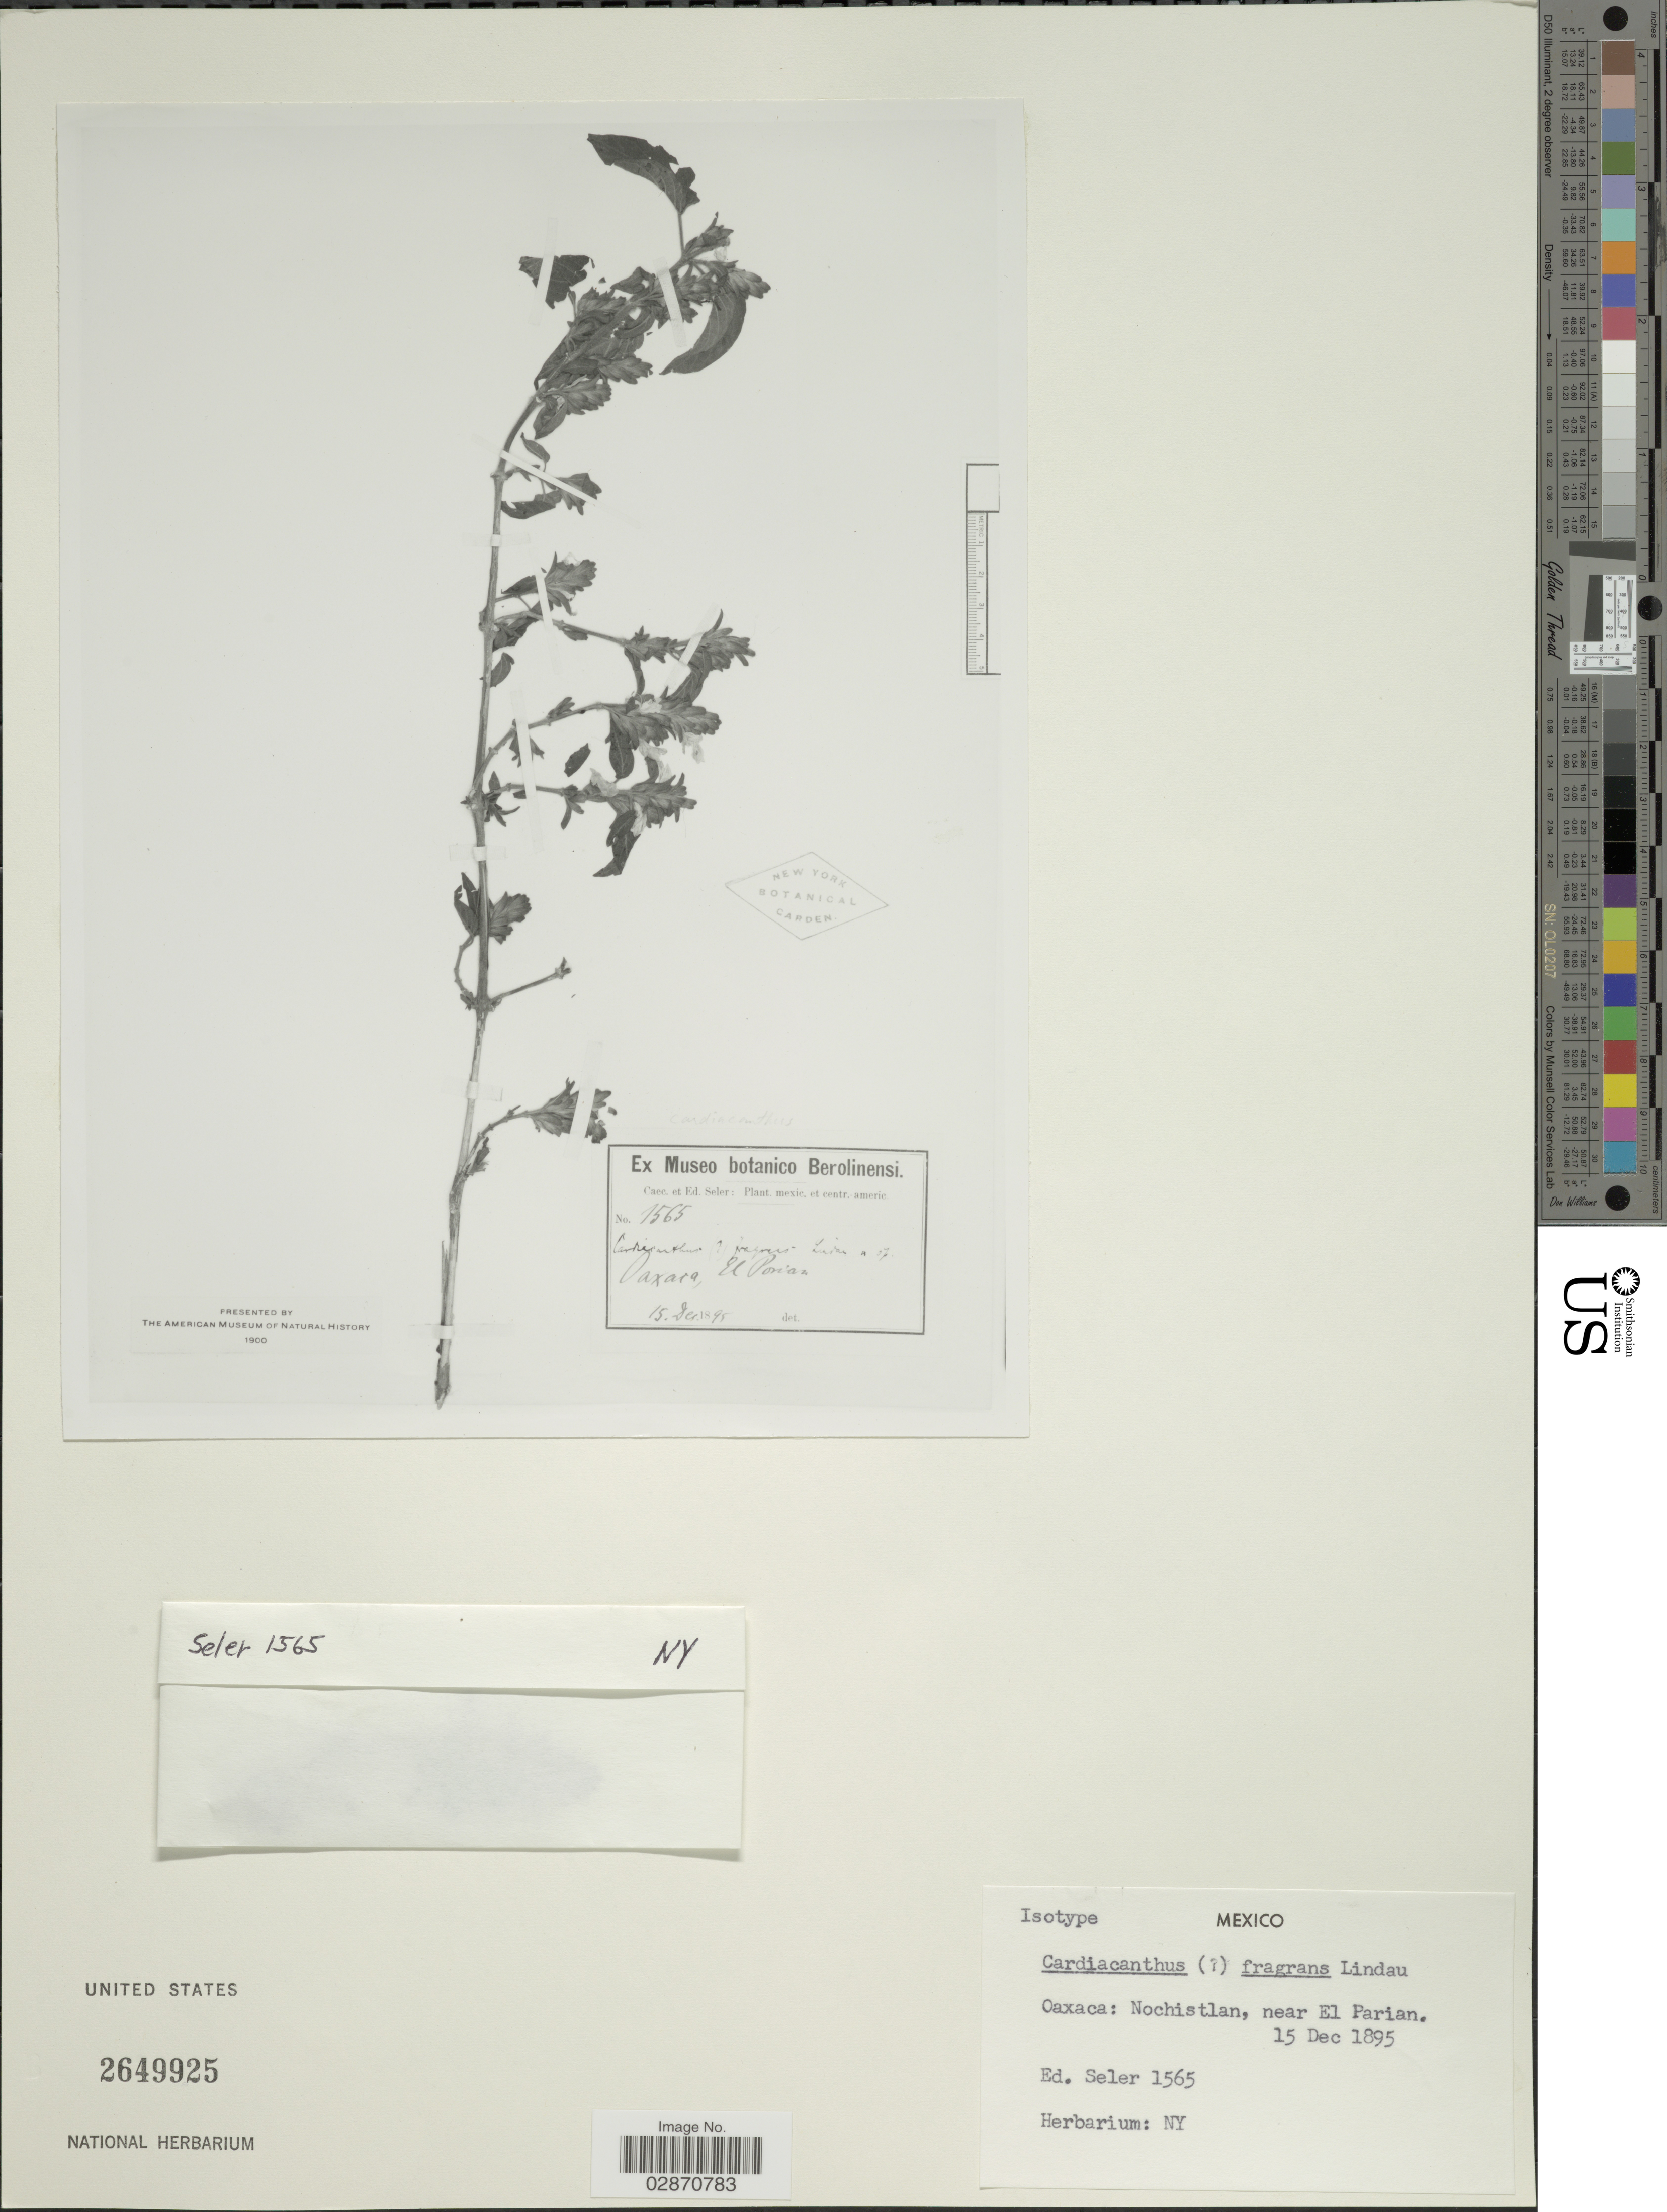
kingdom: Plantae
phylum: Tracheophyta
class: Magnoliopsida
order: Lamiales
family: Acanthaceae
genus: Tetramerium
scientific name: Tetramerium glandulosum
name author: Oerst.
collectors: E. G. Seler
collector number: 1565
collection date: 1895-12-15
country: Mexico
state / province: Oaxaca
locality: Nochistlan, near El Parian.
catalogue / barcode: US 2649925